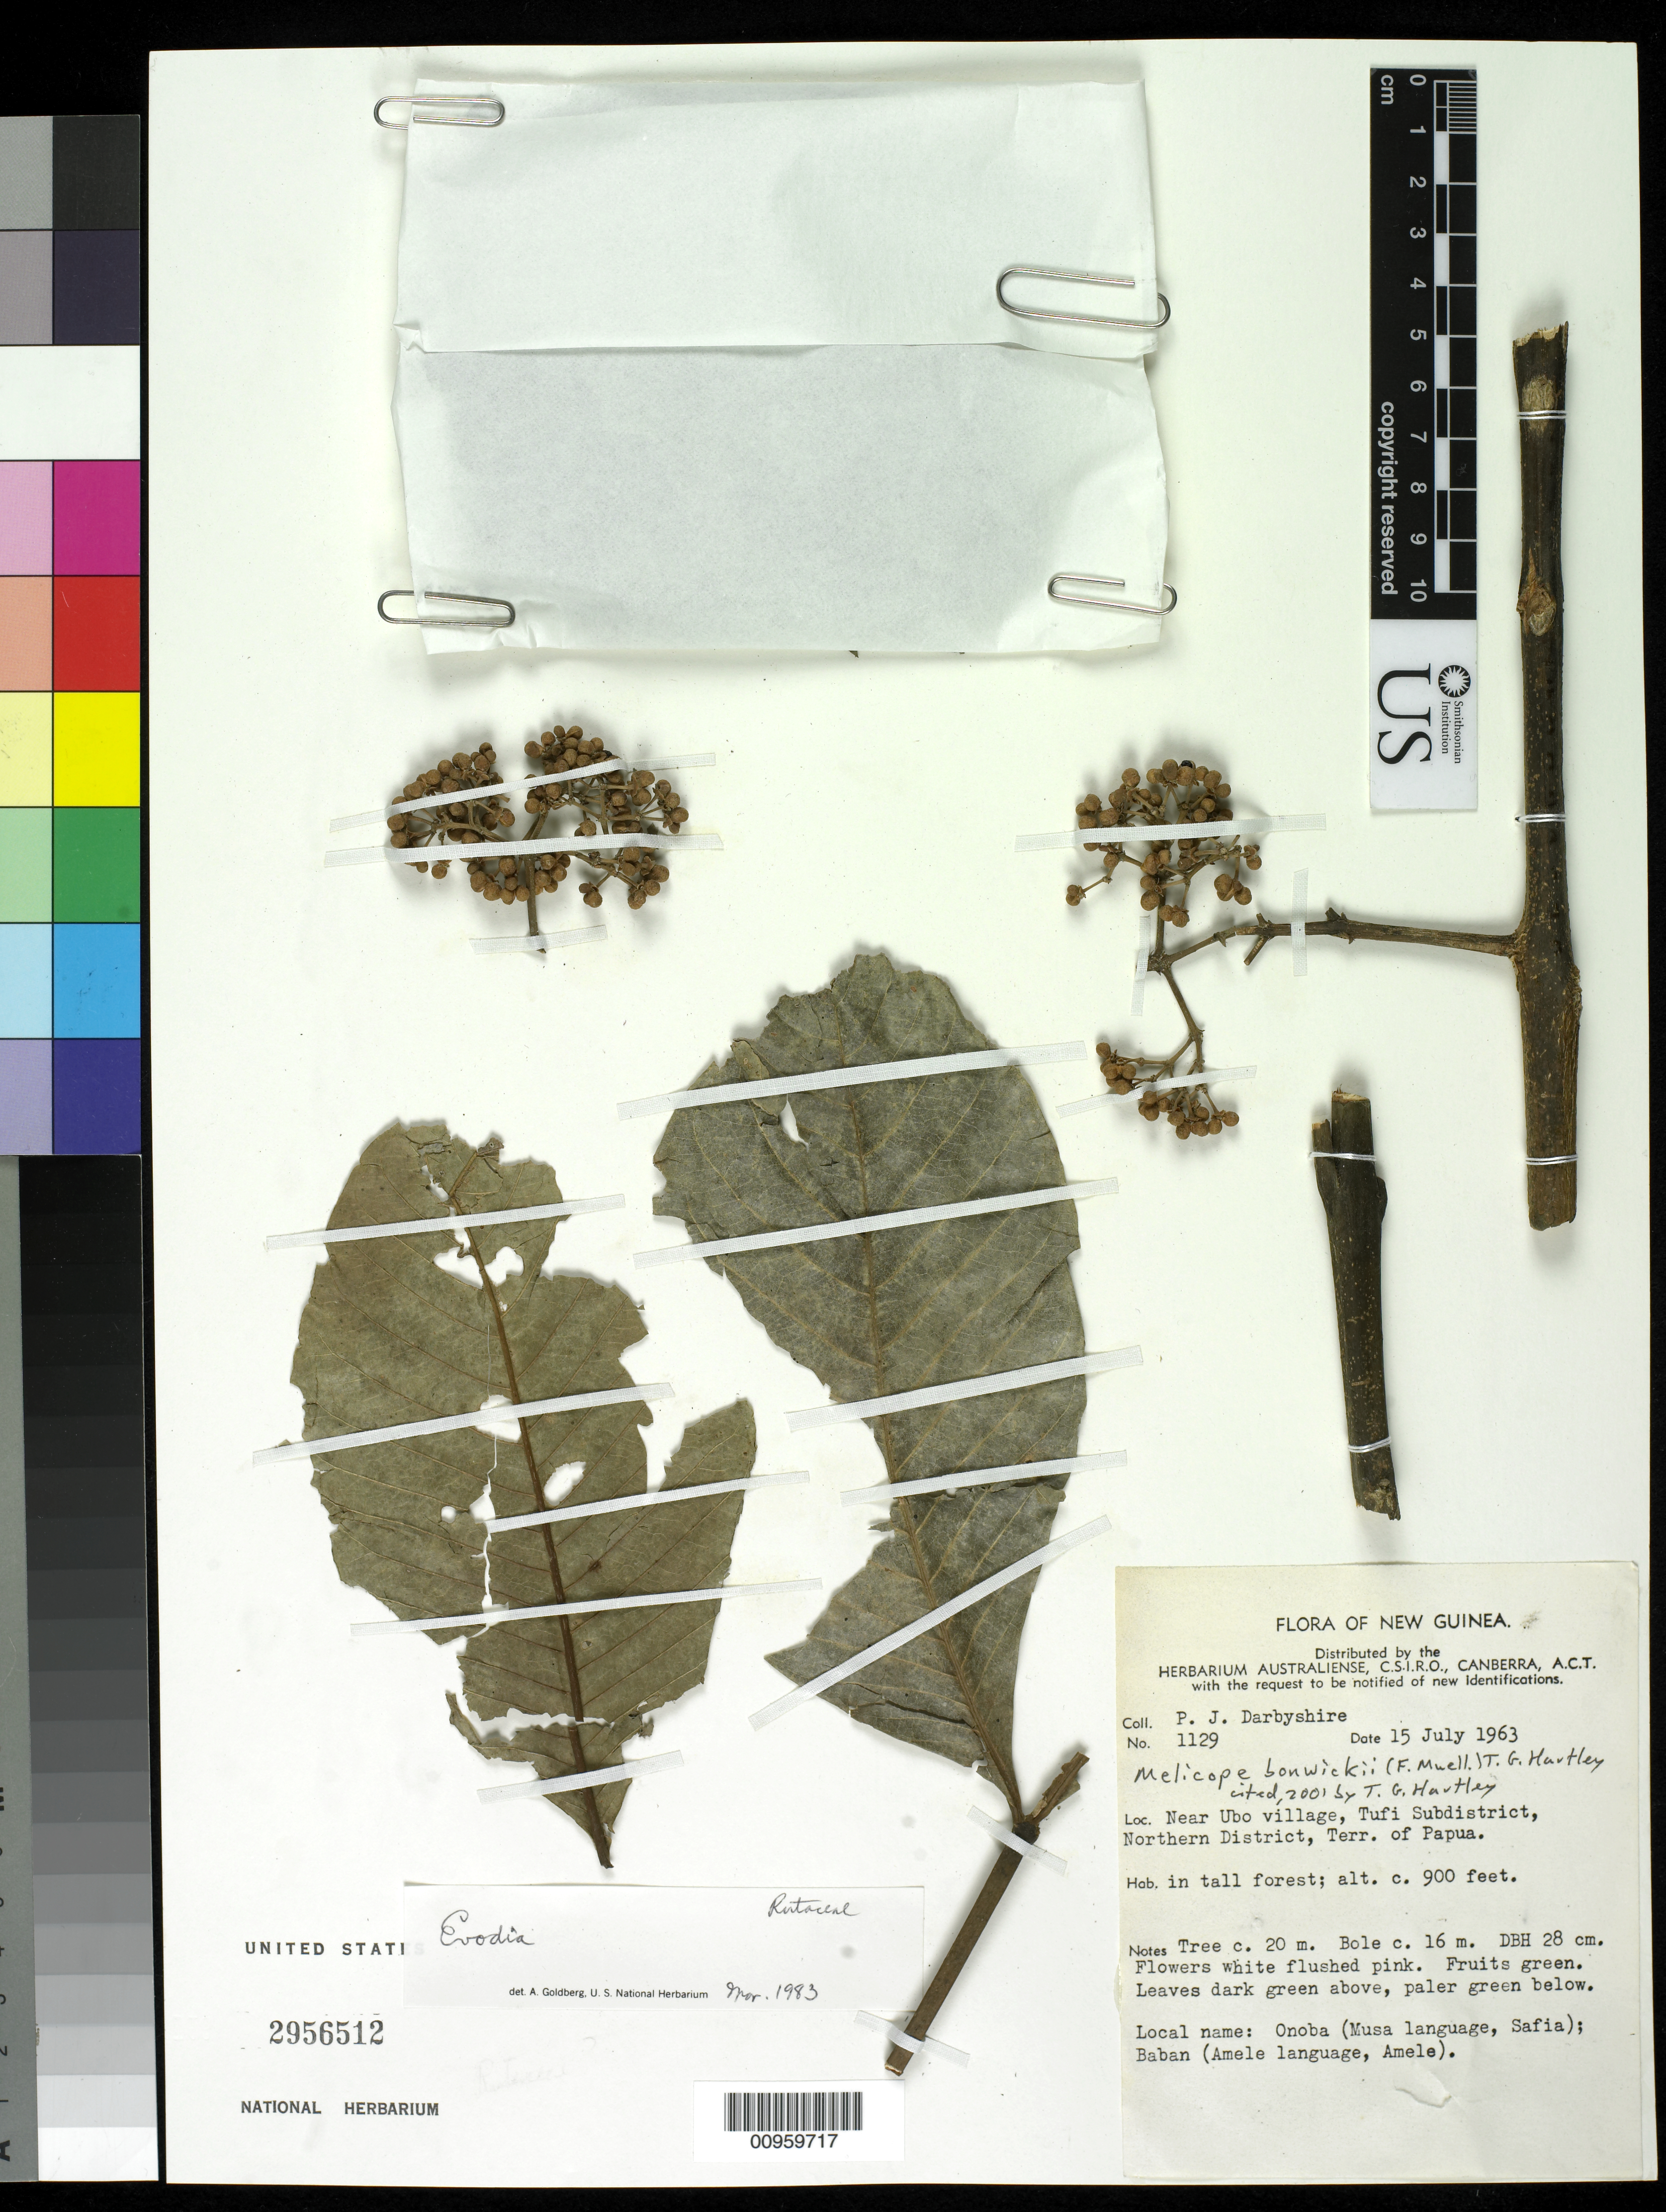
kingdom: Plantae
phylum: Tracheophyta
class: Magnoliopsida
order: Sapindales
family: Rutaceae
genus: Melicope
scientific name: Melicope bonwickii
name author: (F. Muell.) T.G. Hartley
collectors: P. Darbyshire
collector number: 1129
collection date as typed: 15 Jul 1963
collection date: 1963-07-15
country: Papua New Guinea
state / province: Northern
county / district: Tufi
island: New Guinea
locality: Near Ubo village, Tufi Subdistrict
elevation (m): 274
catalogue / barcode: US 2956512